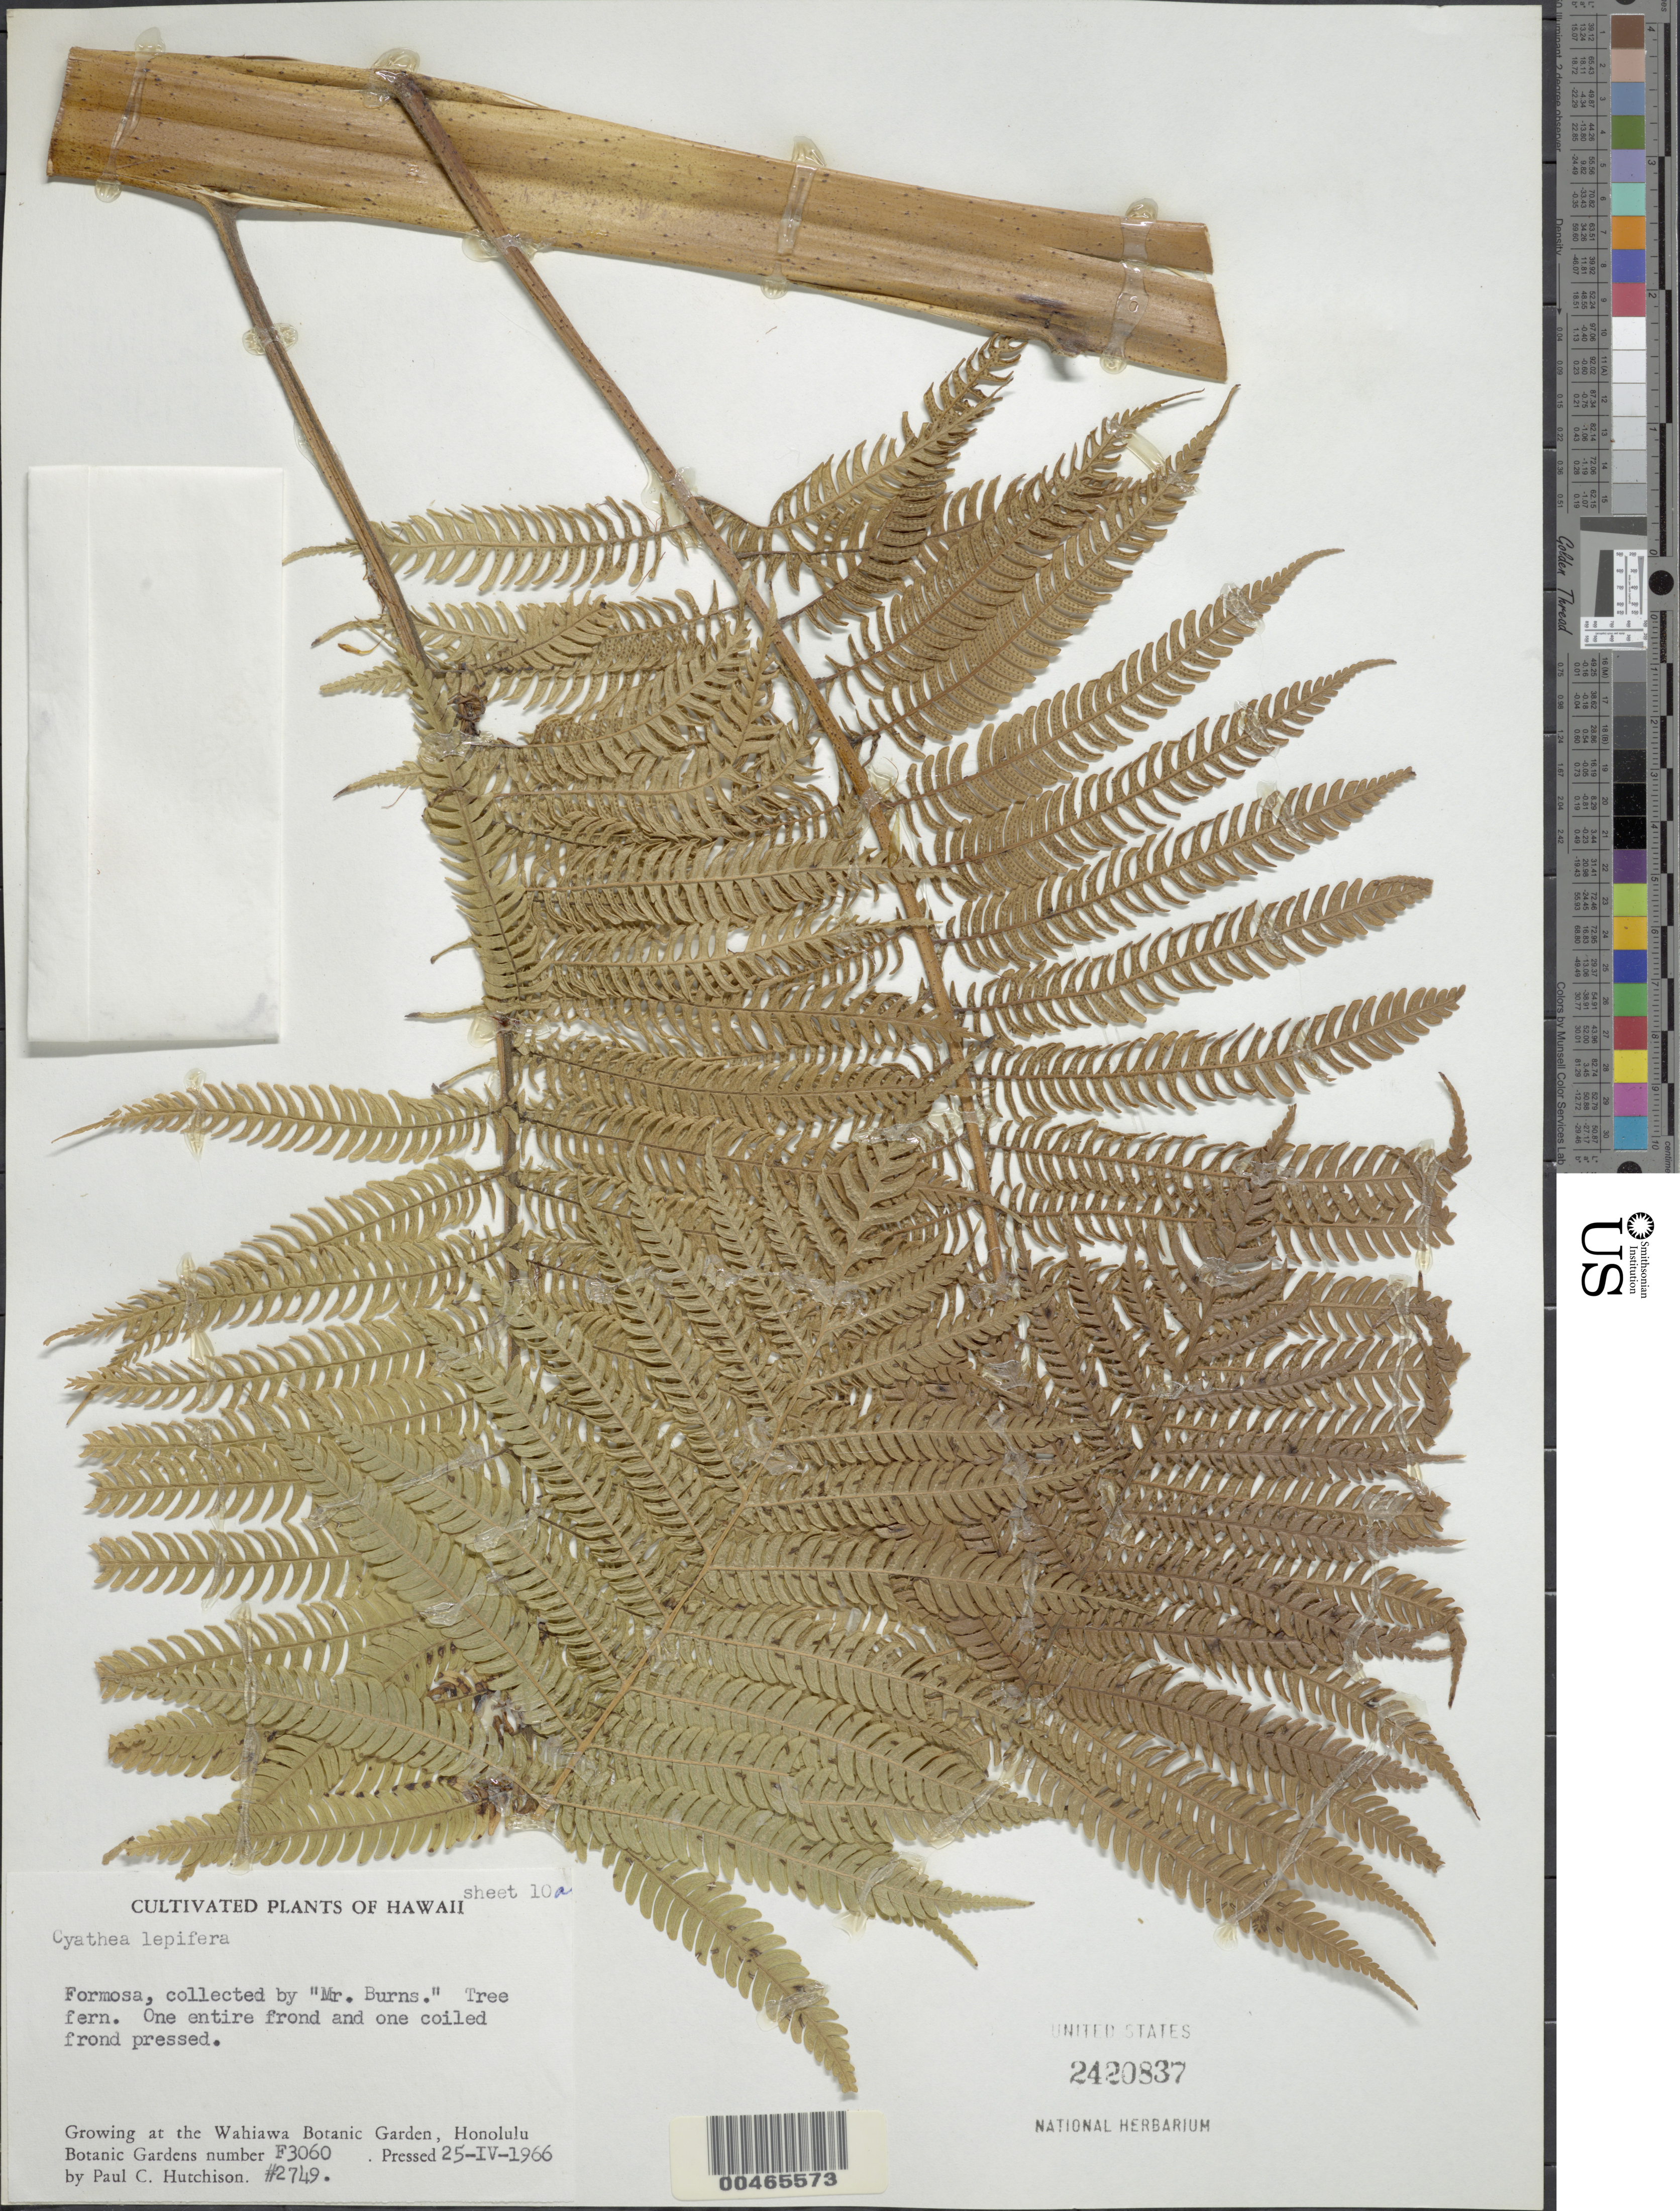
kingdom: Plantae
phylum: Tracheophyta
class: Polypodiopsida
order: Cyatheales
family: Cyatheaceae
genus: Alsophila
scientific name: Alsophila lepifera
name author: J. Sm. ex Hook.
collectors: P. C. Hutchison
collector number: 2749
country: United States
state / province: Hawaii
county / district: Honolulu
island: Oahu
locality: Growing at the Wahiawa Botanic Garden, Honolulu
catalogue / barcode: US 2420837